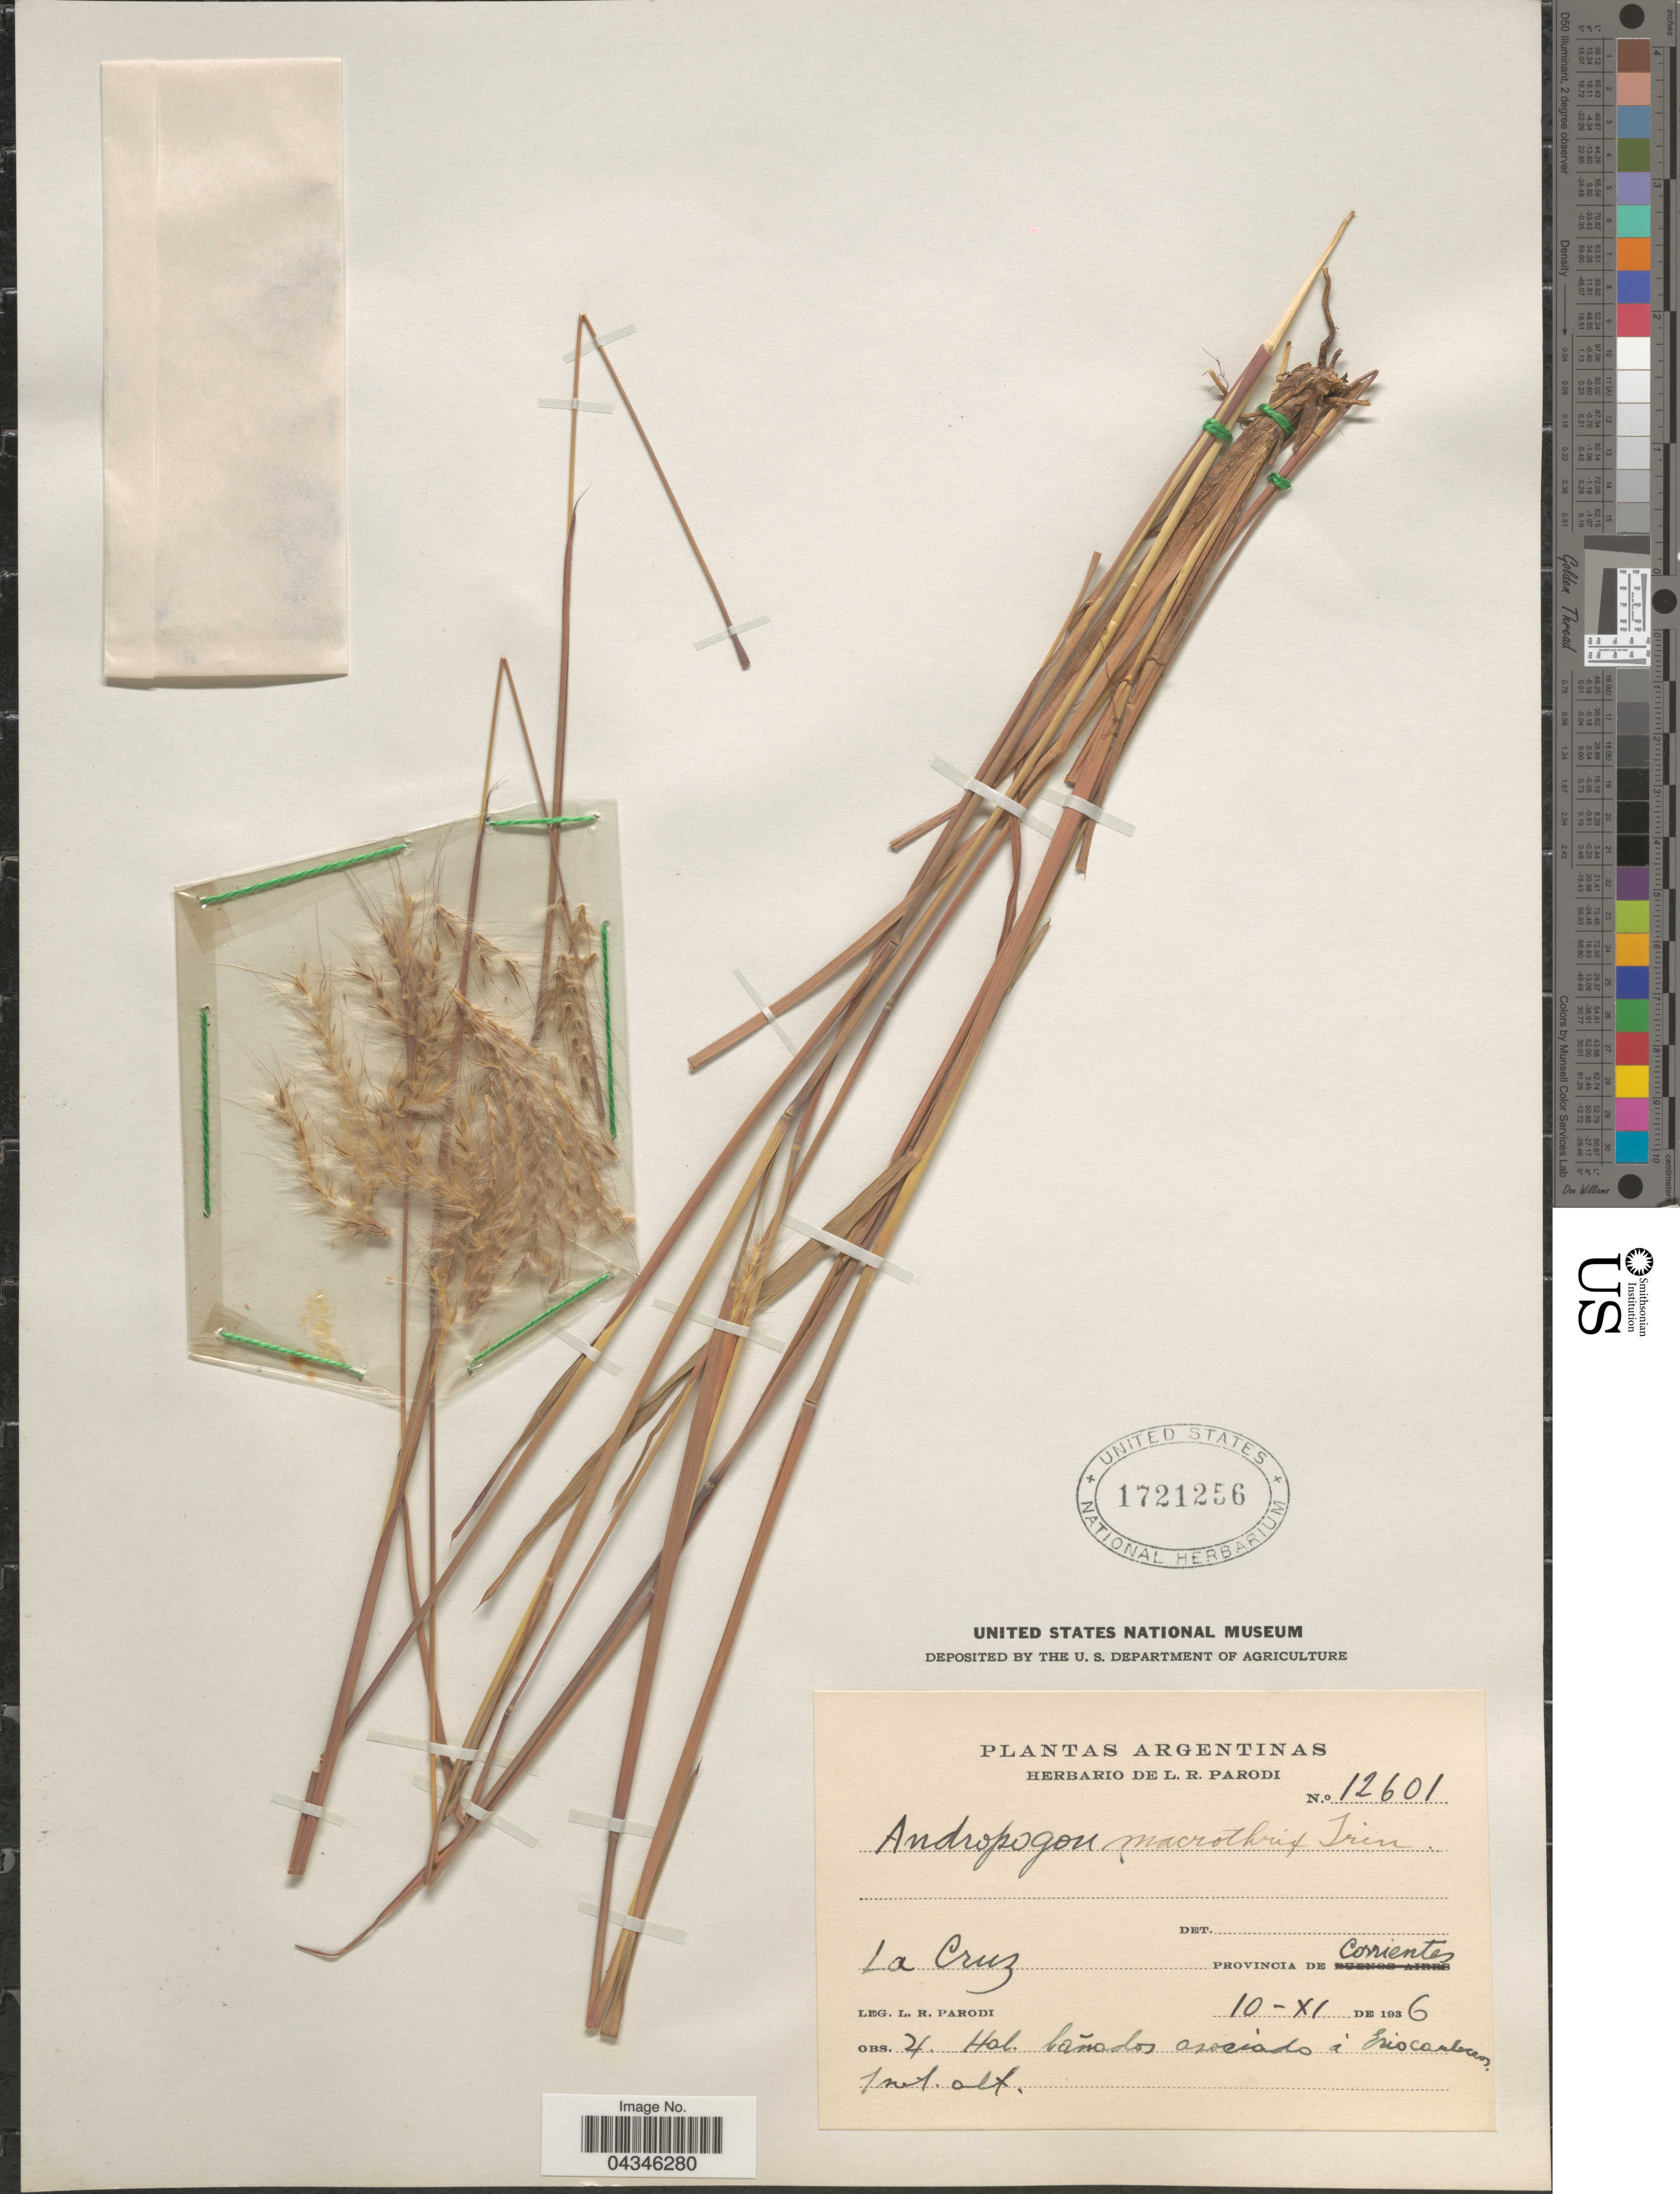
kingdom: Plantae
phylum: Tracheophyta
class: Liliopsida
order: Poales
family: Poaceae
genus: Andropogon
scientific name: Andropogon macrothrix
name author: Trin.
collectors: L. R. Parodi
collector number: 12601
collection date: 1936-11-10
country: Argentina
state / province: Corrientes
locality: La Cruz.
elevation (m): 1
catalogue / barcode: US 1721256